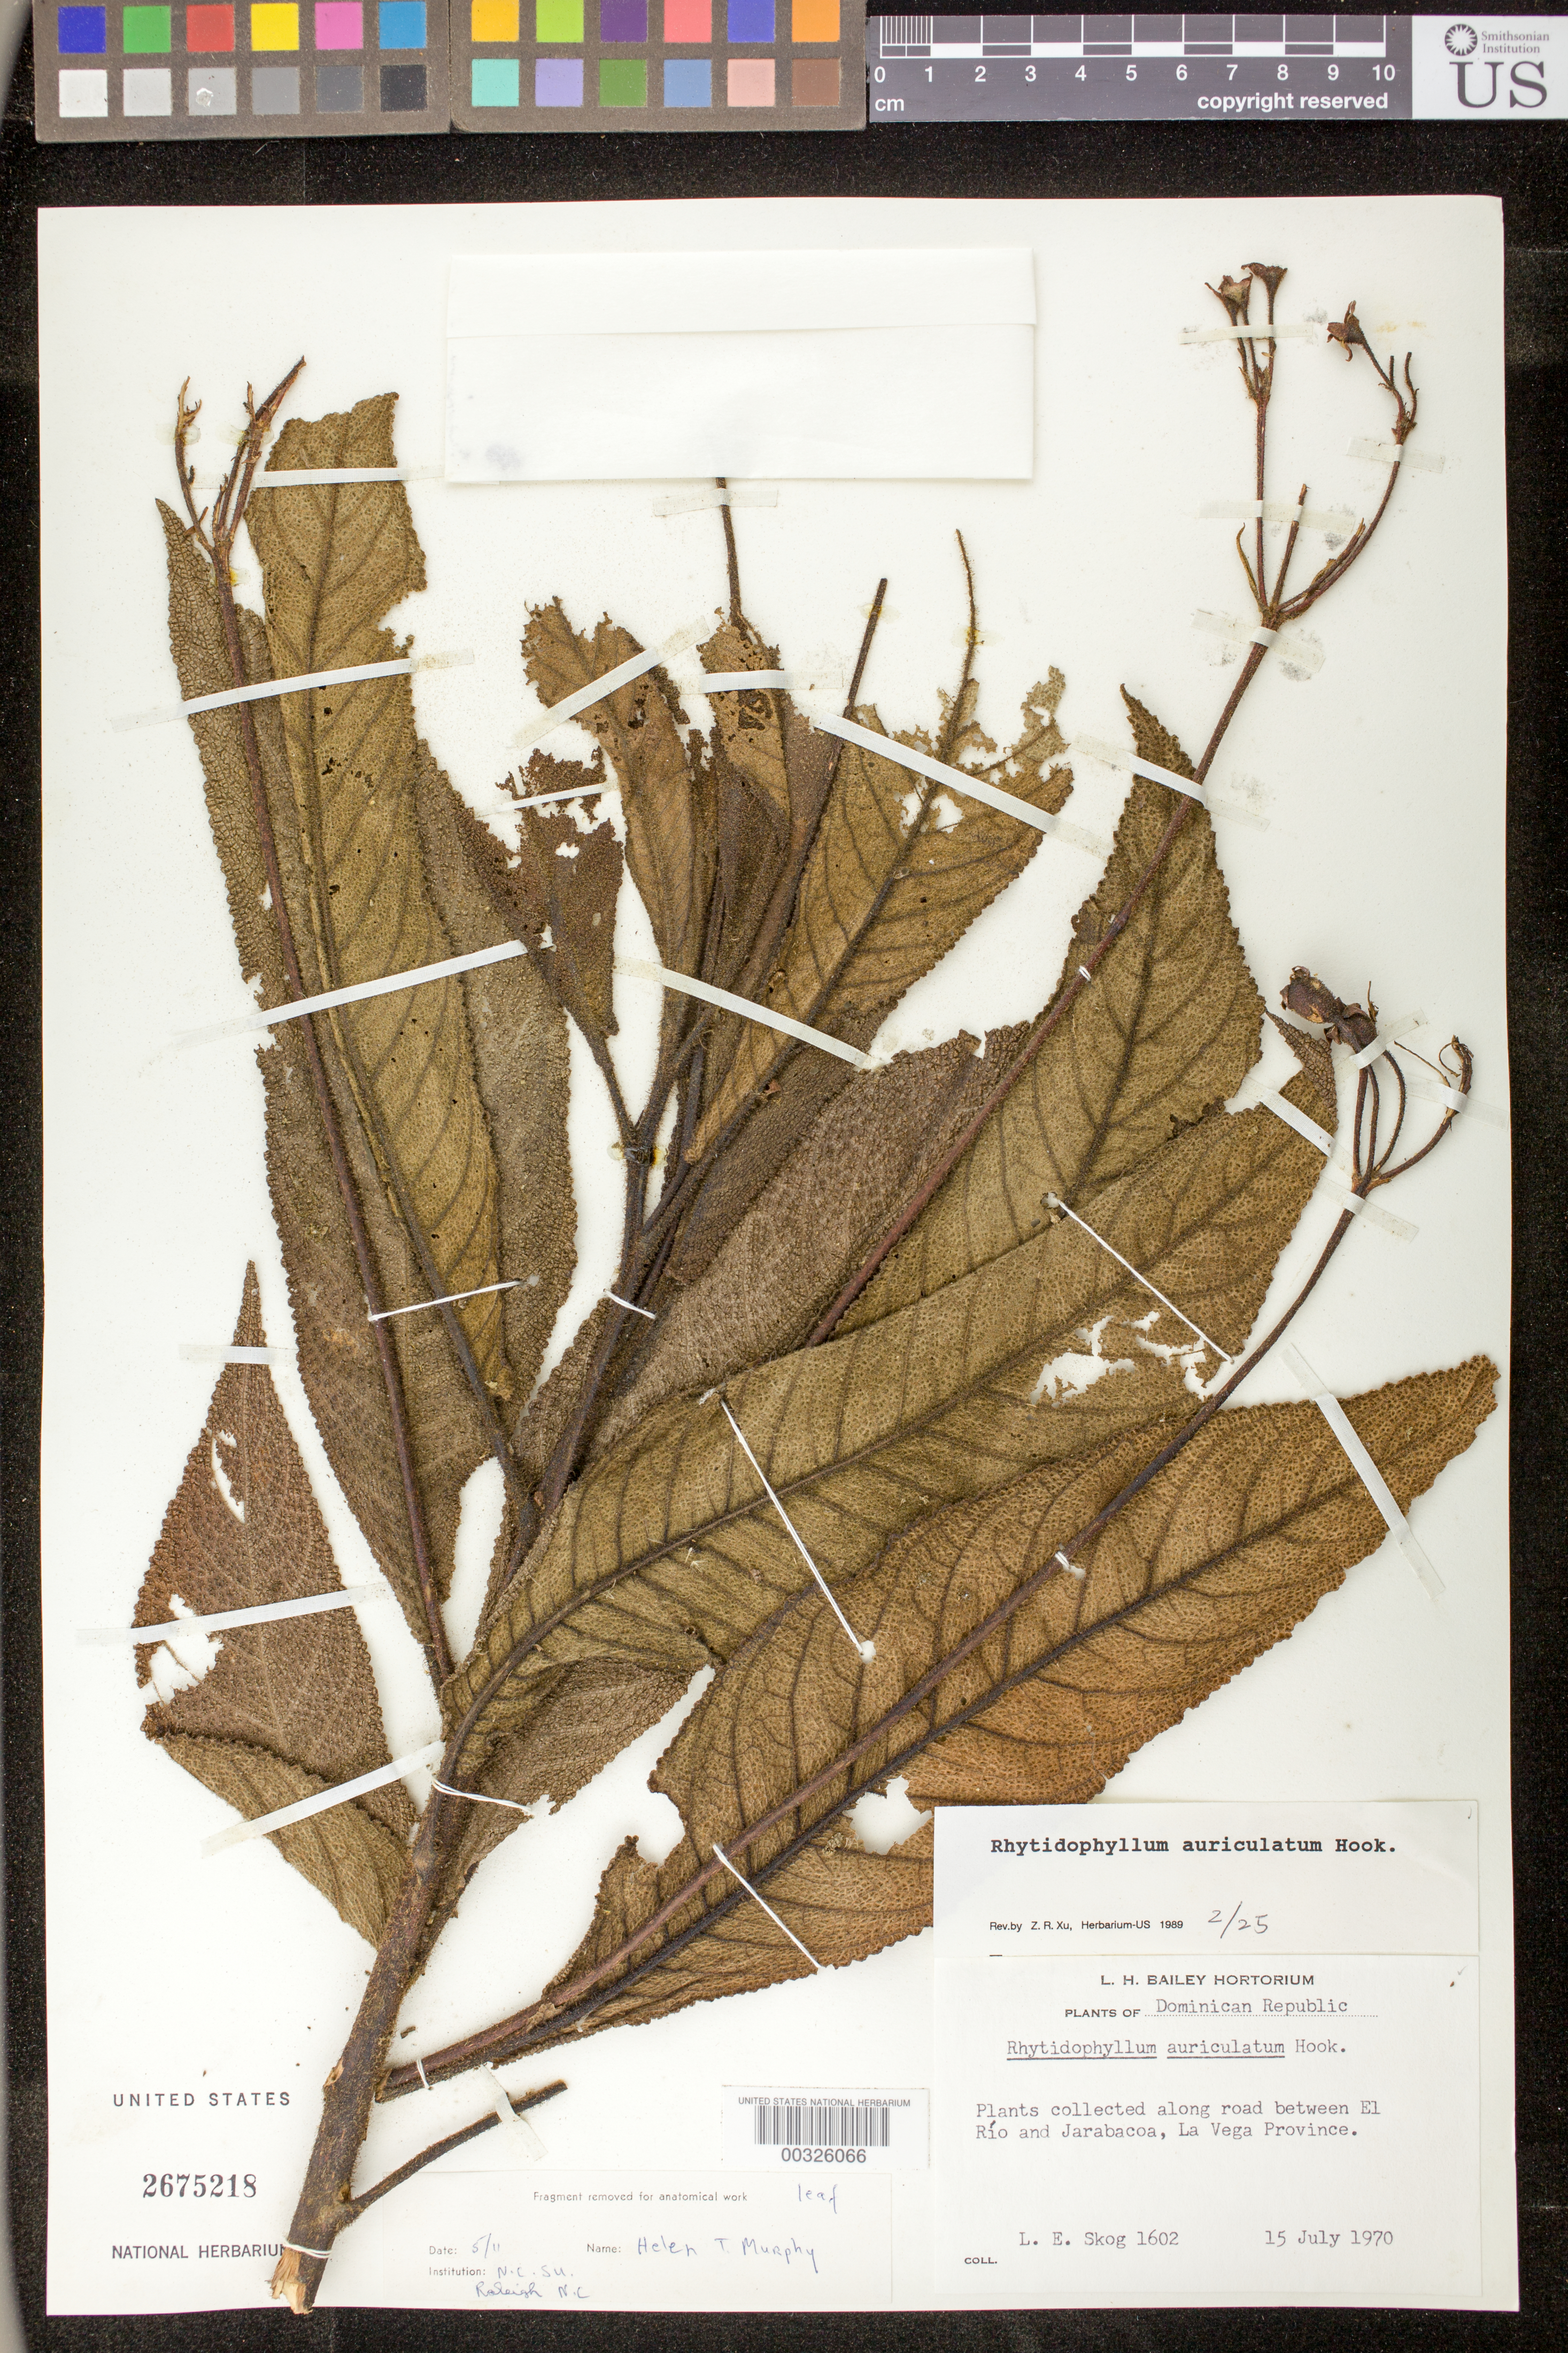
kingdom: Plantae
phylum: Tracheophyta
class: Magnoliopsida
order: Lamiales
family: Gesneriaceae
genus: Rhytidophyllum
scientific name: Rhytidophyllum auriculatum var. angustatum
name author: Urb.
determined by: Skog, Laurence E.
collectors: L. E. Skog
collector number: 1602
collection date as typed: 15 Jul 1970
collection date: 1970-07-15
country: Dominican Republic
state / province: La Vega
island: Hispaniola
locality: Along road between El Río and Jarabacoa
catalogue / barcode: US 2675218